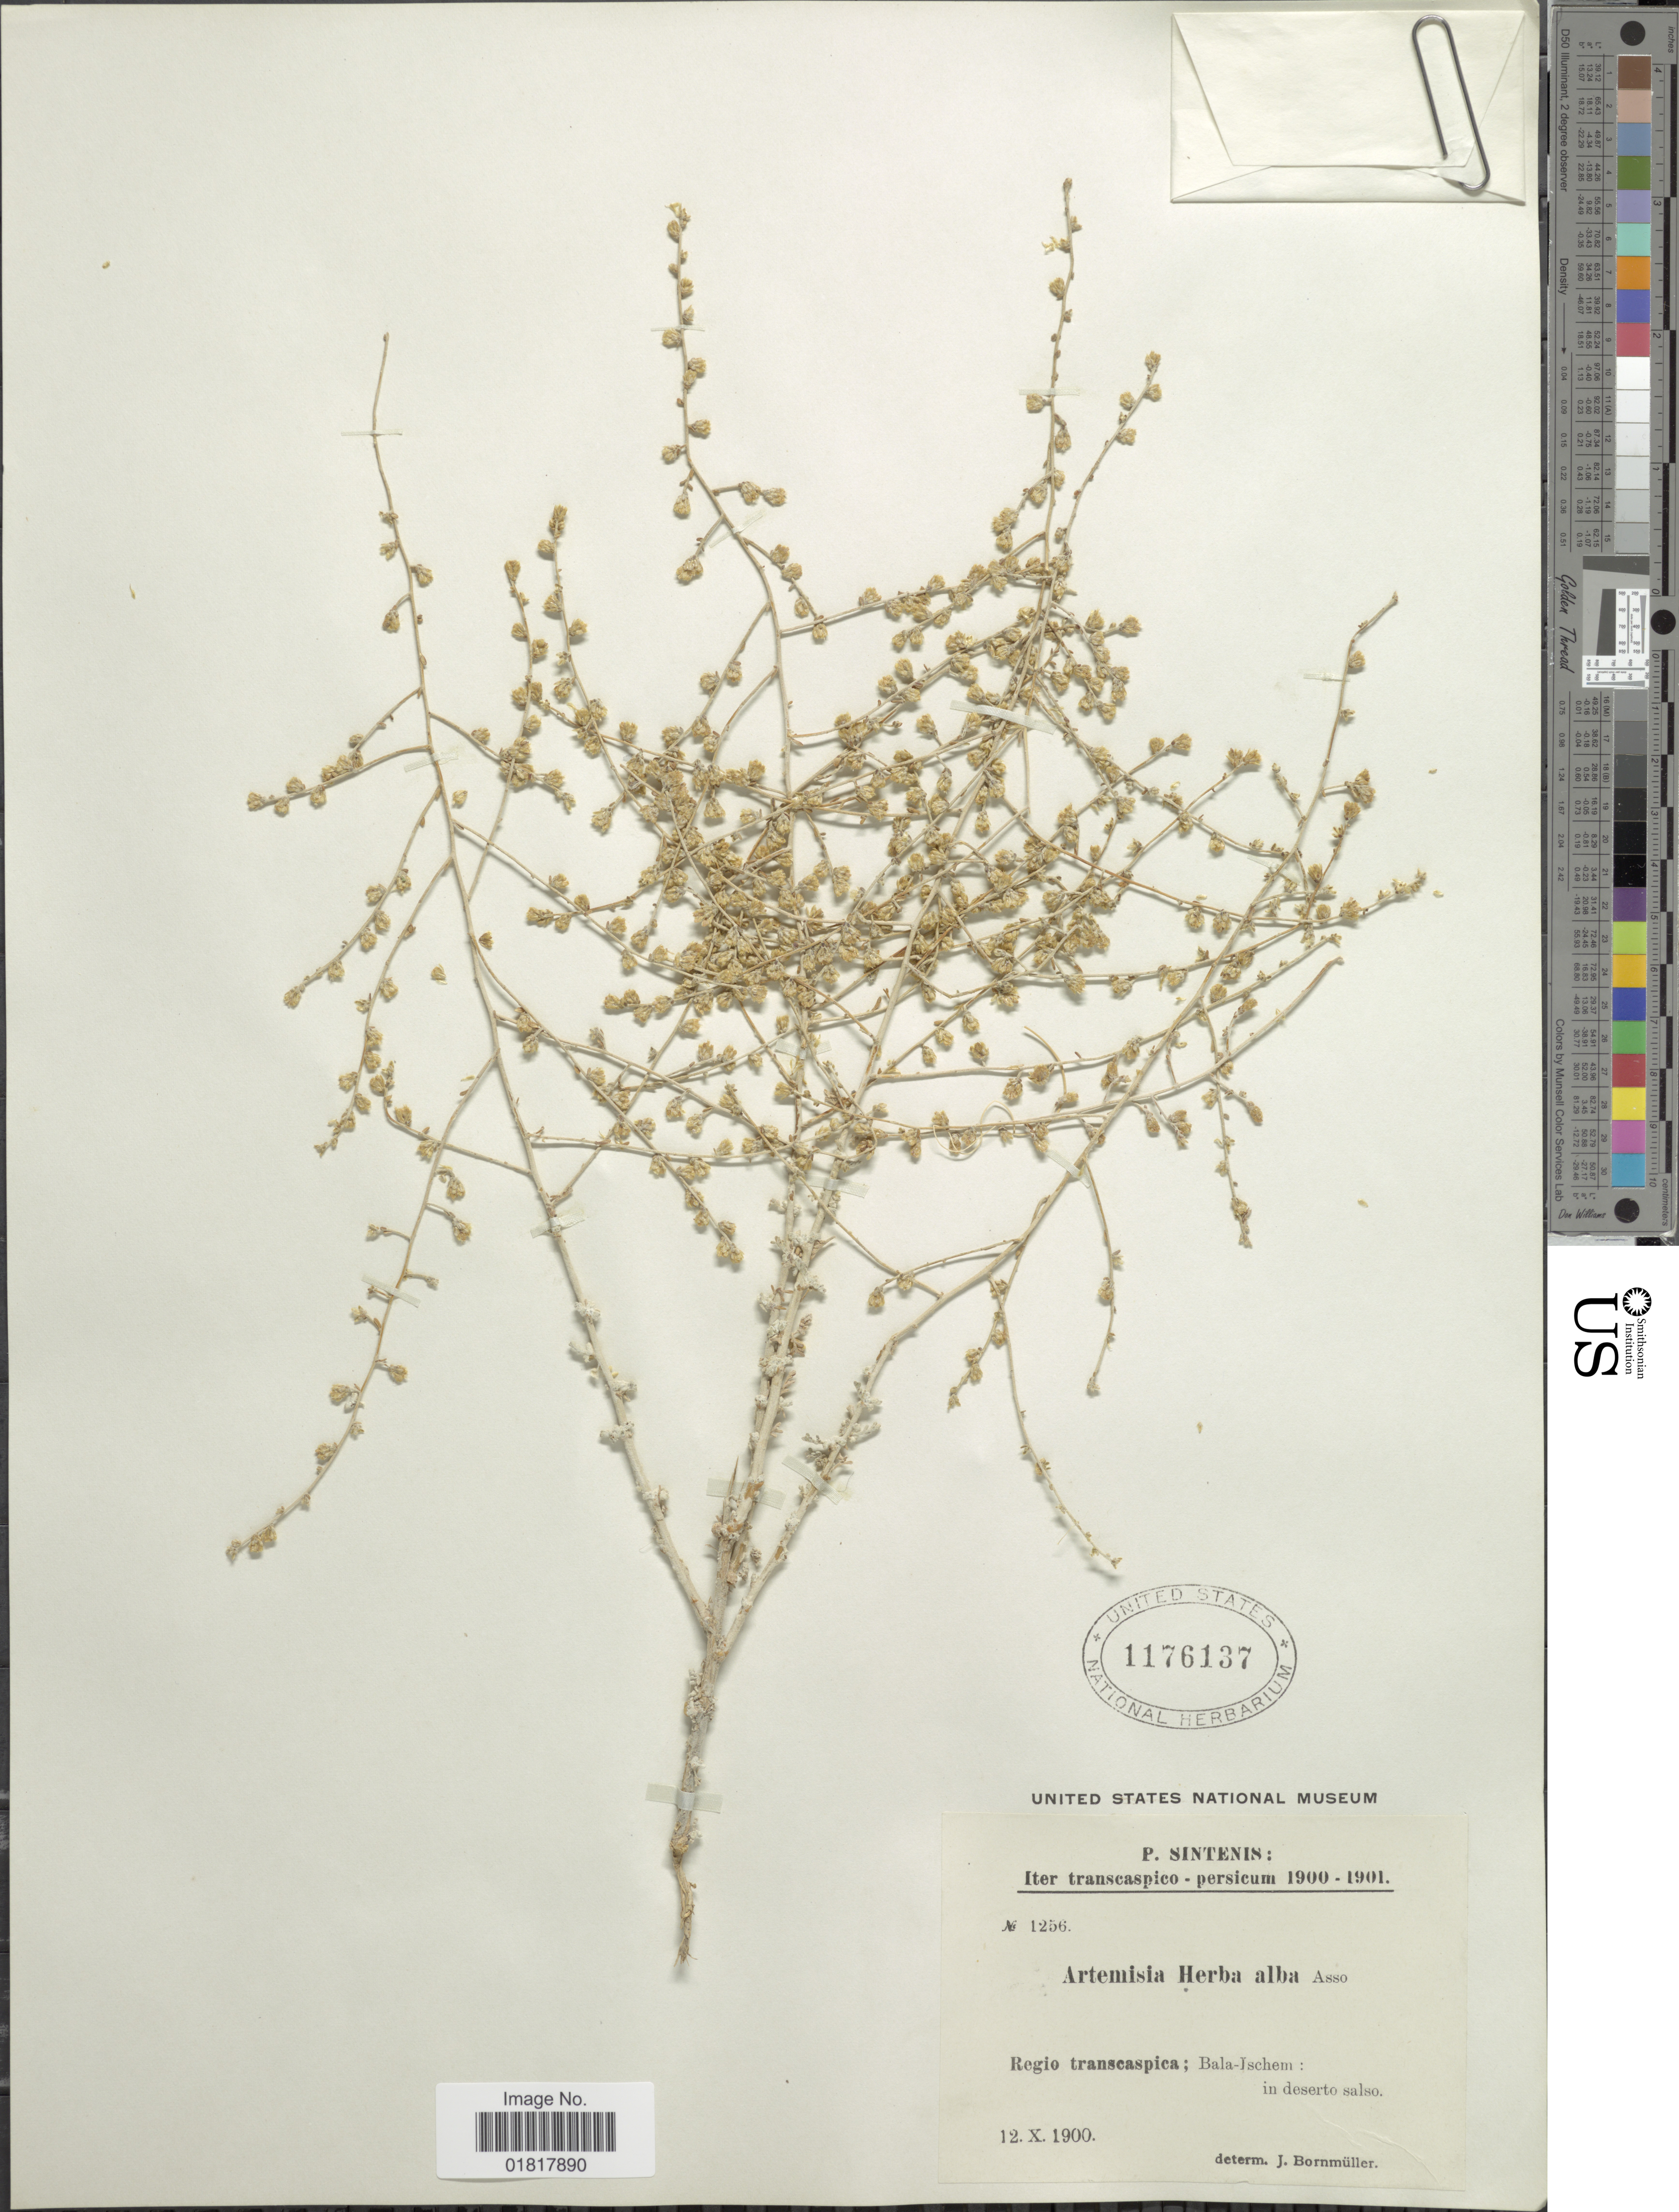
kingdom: Plantae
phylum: Tracheophyta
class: Magnoliopsida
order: Asterales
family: Asteraceae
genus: Artemisia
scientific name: Artemisia herba-alba asso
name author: Asso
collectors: P. Sintenis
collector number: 1256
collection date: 1900-10-12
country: Turkmenistan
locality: Regio transcaspica; Bala-Ischem: in deserto salso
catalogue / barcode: US 1176137